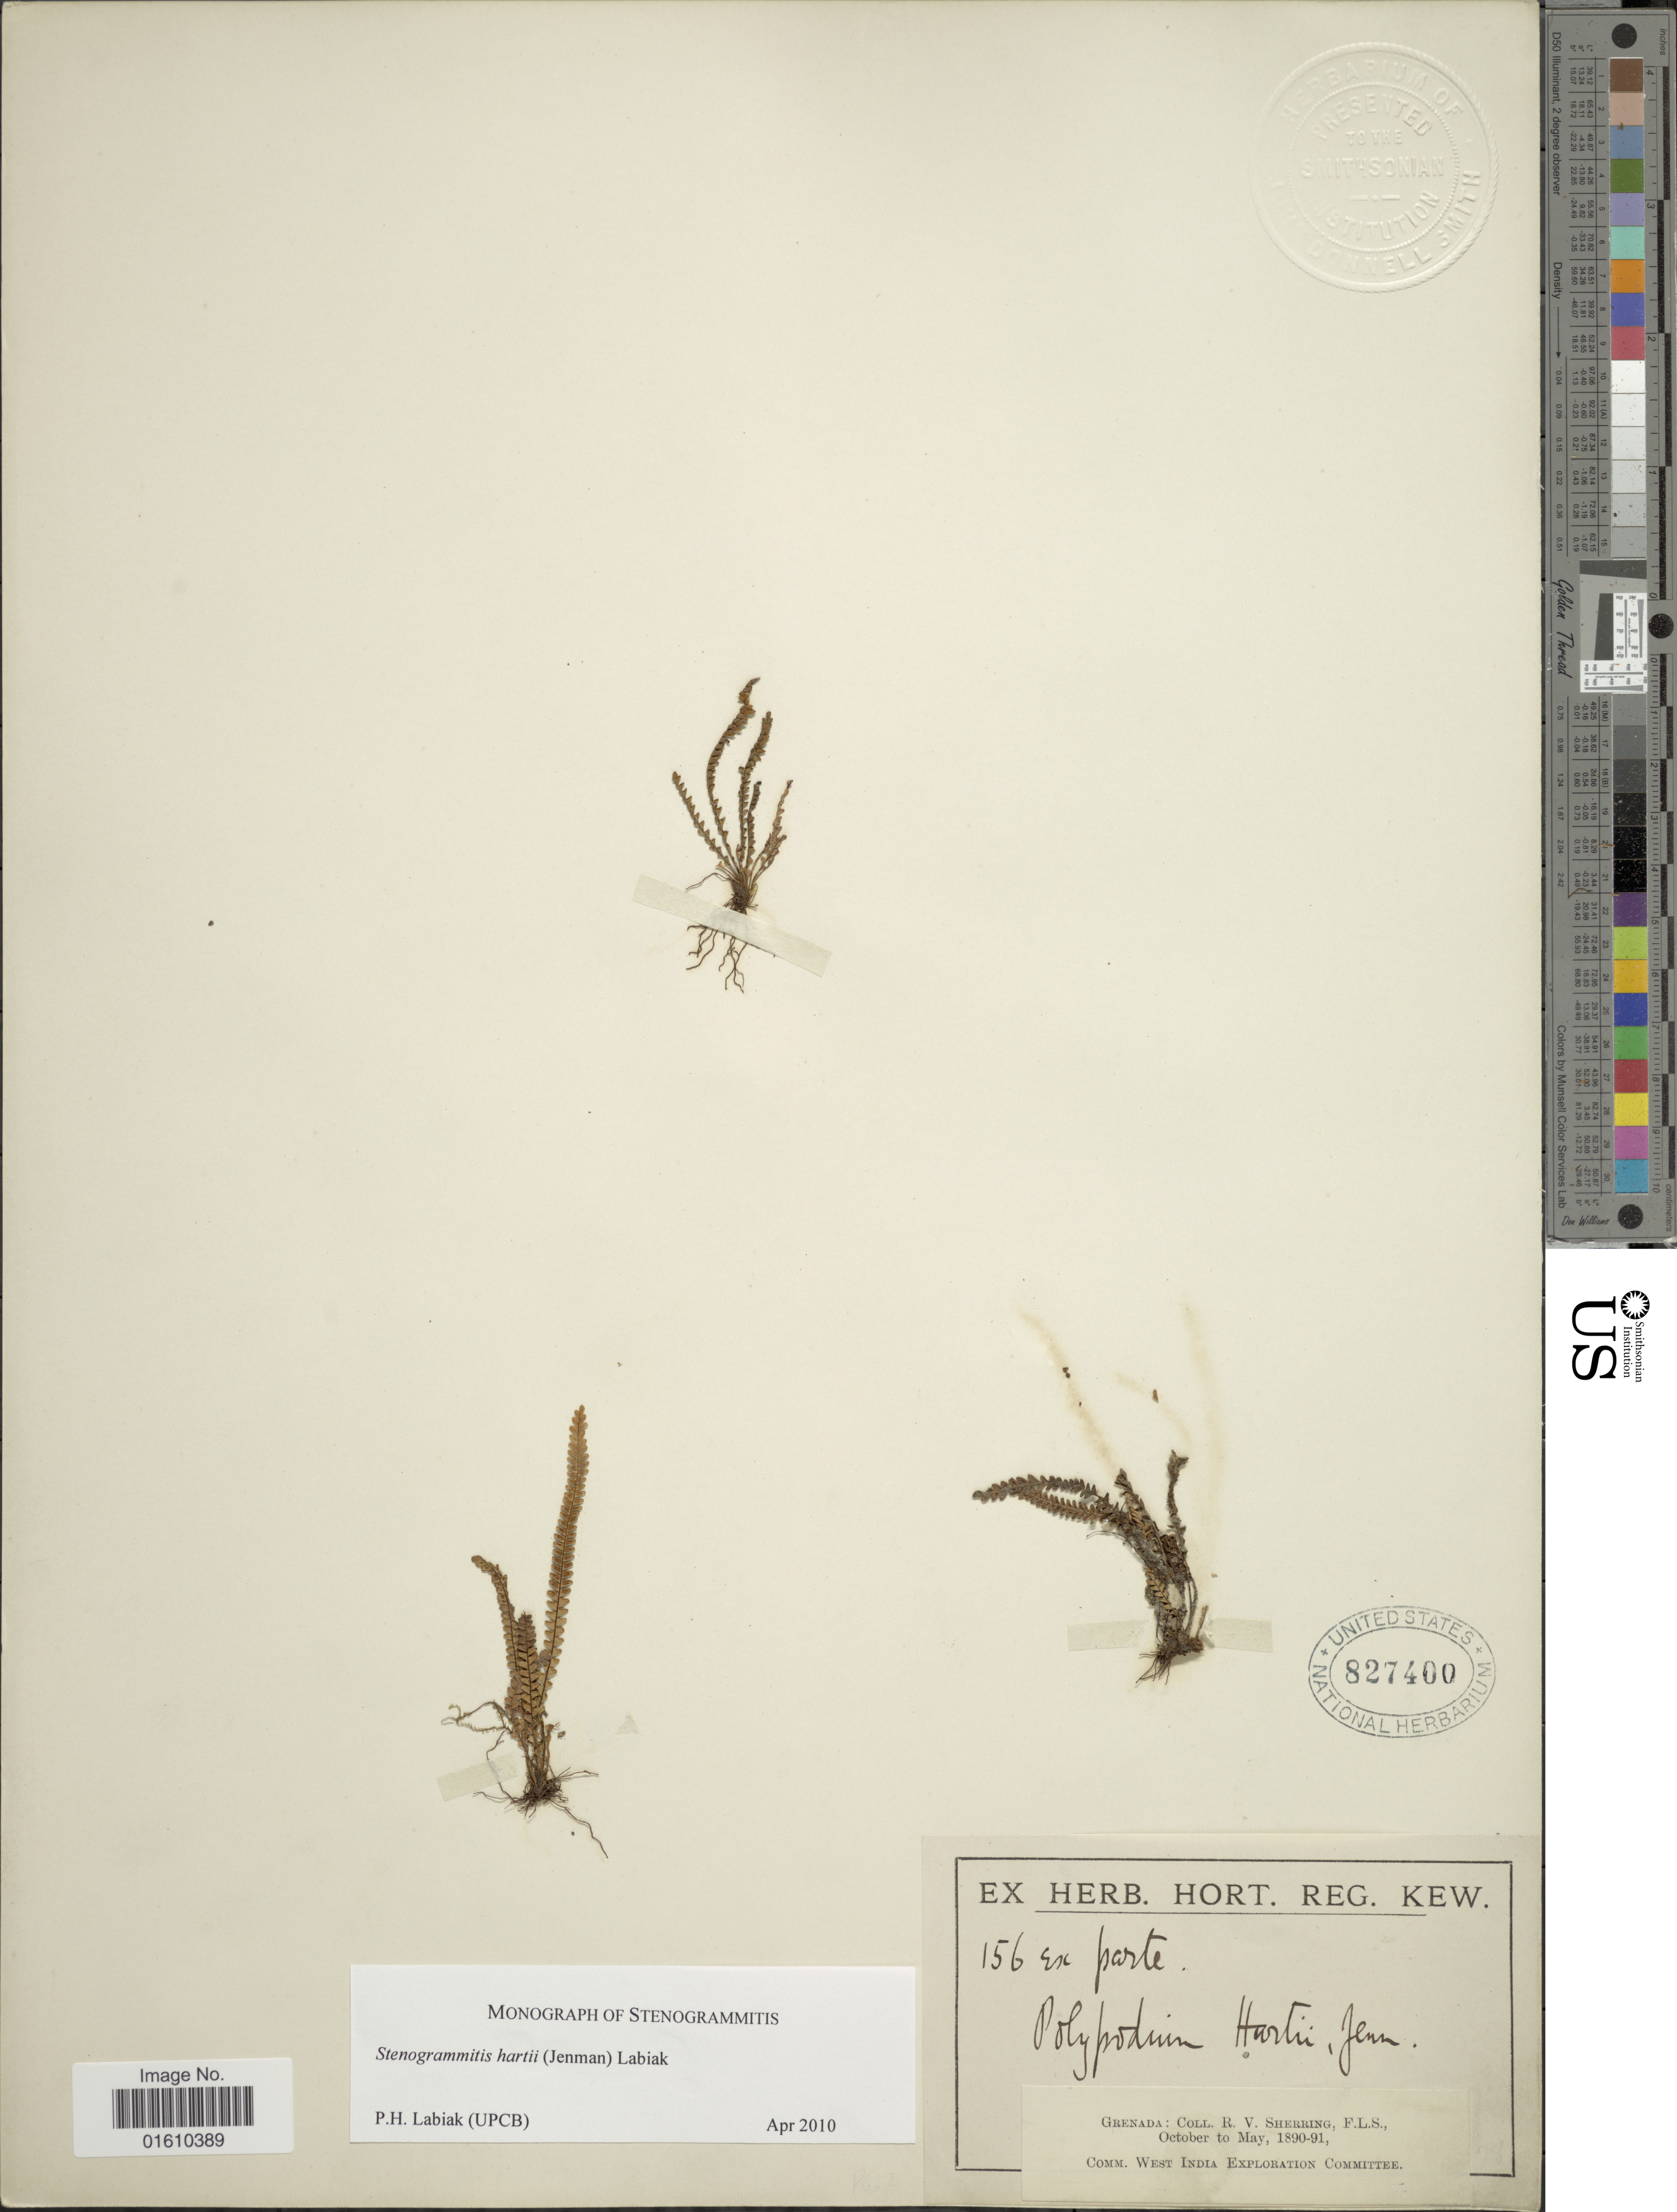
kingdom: Plantae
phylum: Tracheophyta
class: Polypodiopsida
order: Polypodiales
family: Polypodiaceae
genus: Stenogrammitis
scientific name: Stenogrammitis hartii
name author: (Jenman) Labiak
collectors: R. Sherring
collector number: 156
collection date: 1890-10/1891-05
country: Grenada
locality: F.L.S.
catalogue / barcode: US 827400